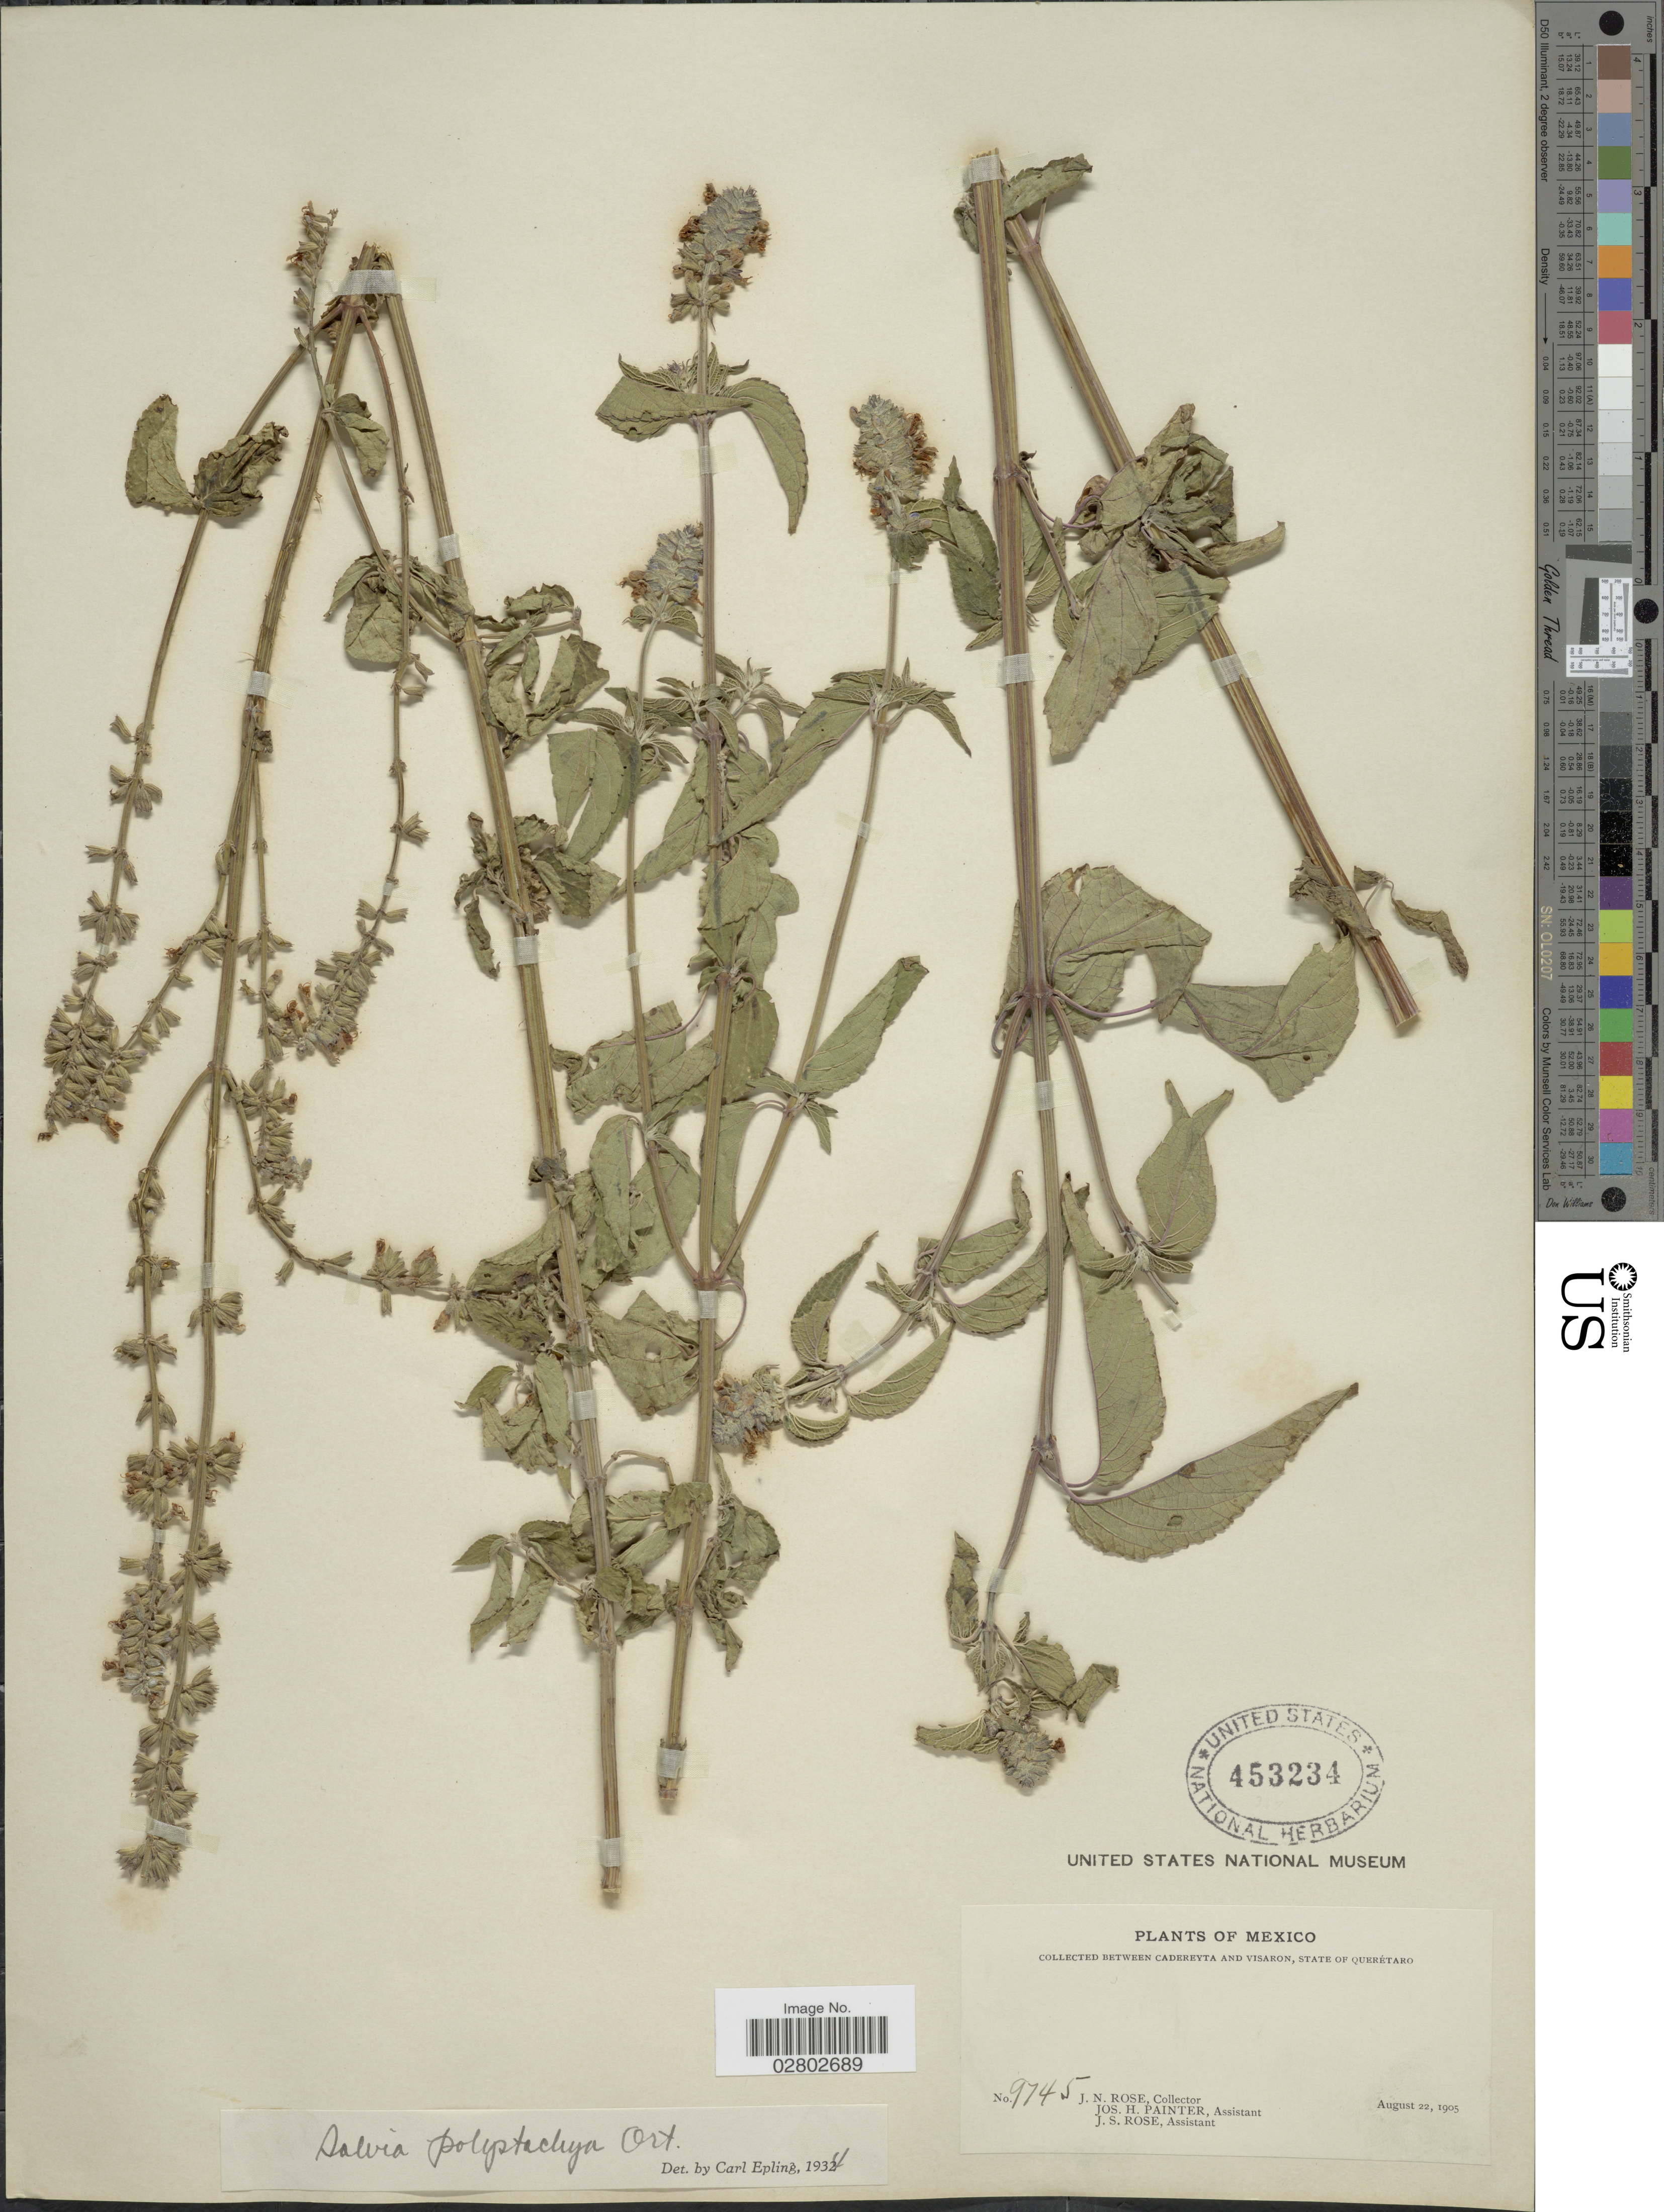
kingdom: Plantae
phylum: Tracheophyta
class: Magnoliopsida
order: Lamiales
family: Lamiaceae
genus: Salvia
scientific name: Salvia polystachya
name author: Cav.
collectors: J. N. Rose, J. H. Painter & J. S. Rose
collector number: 9745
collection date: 1905-08-22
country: Mexico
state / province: Querétaro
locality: Between Cadereyta and Visaron.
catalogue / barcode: US 453234